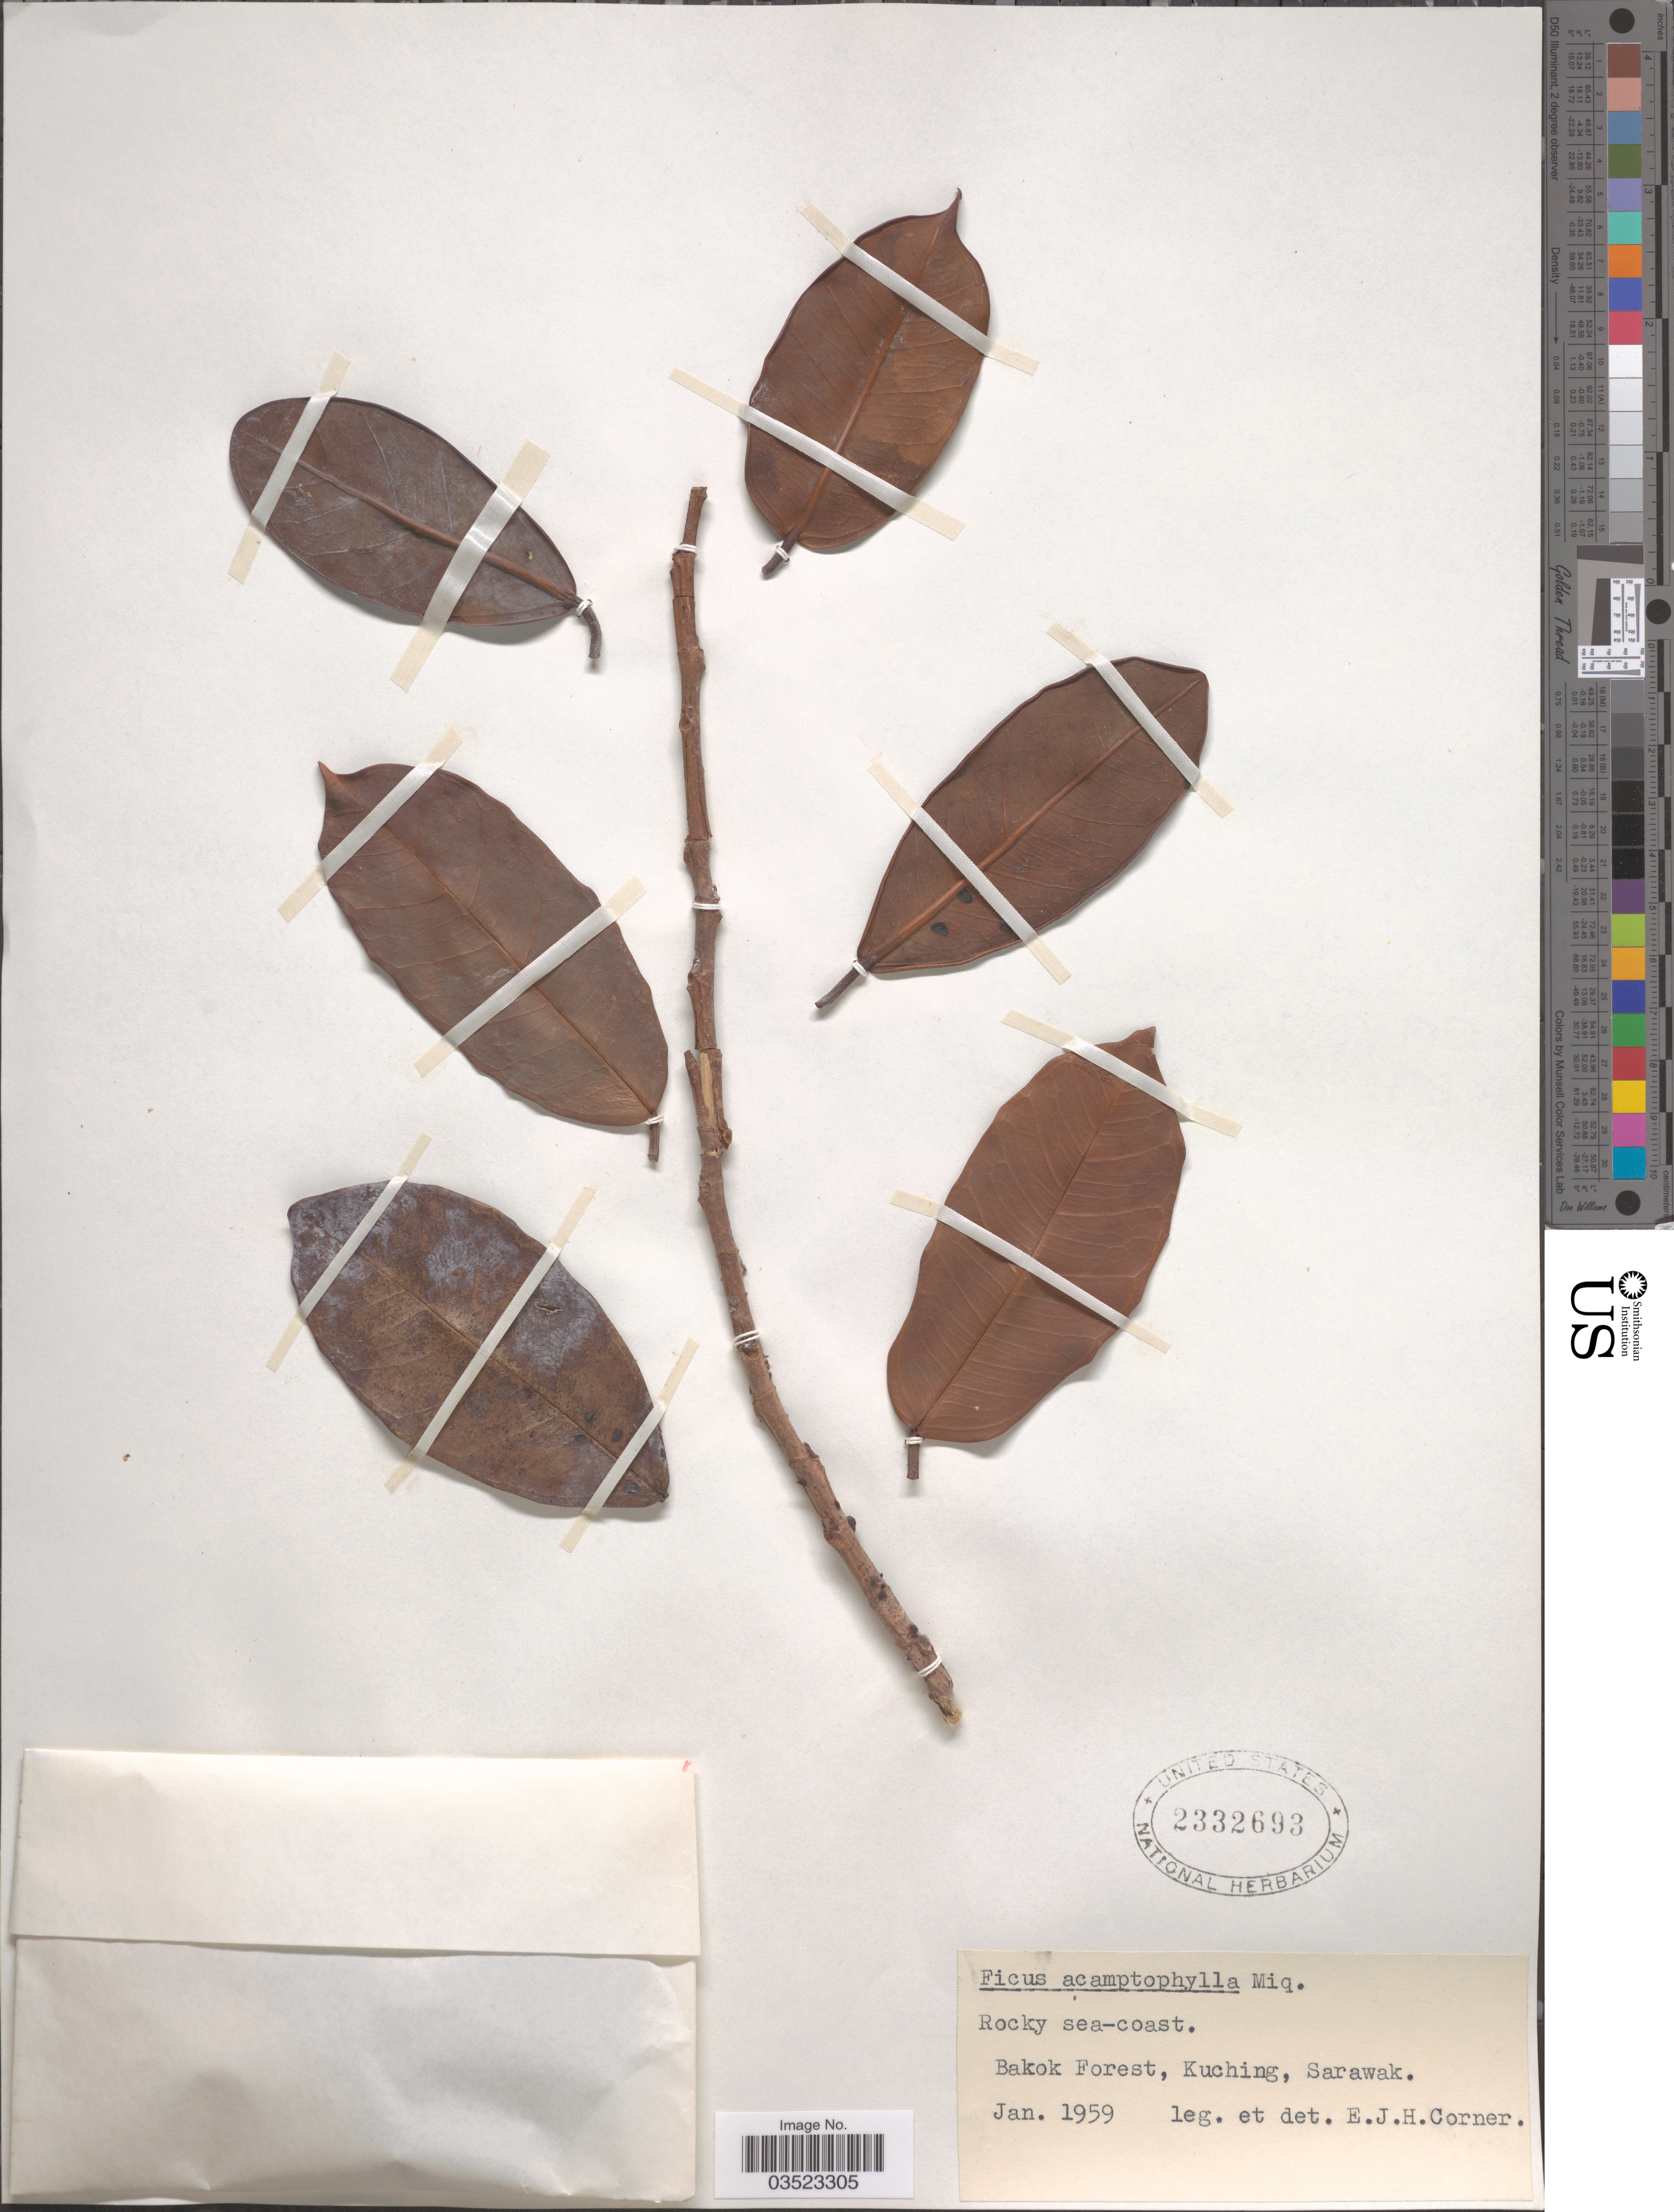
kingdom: Plantae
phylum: Tracheophyta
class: Magnoliopsida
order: Rosales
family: Moraceae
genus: Ficus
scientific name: Ficus acamptophylla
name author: (Miq.) Miq.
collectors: E. Corner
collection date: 1959-01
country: Malaysia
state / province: Sarawak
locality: Bakok Forest, Kuching.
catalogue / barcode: US 2332693